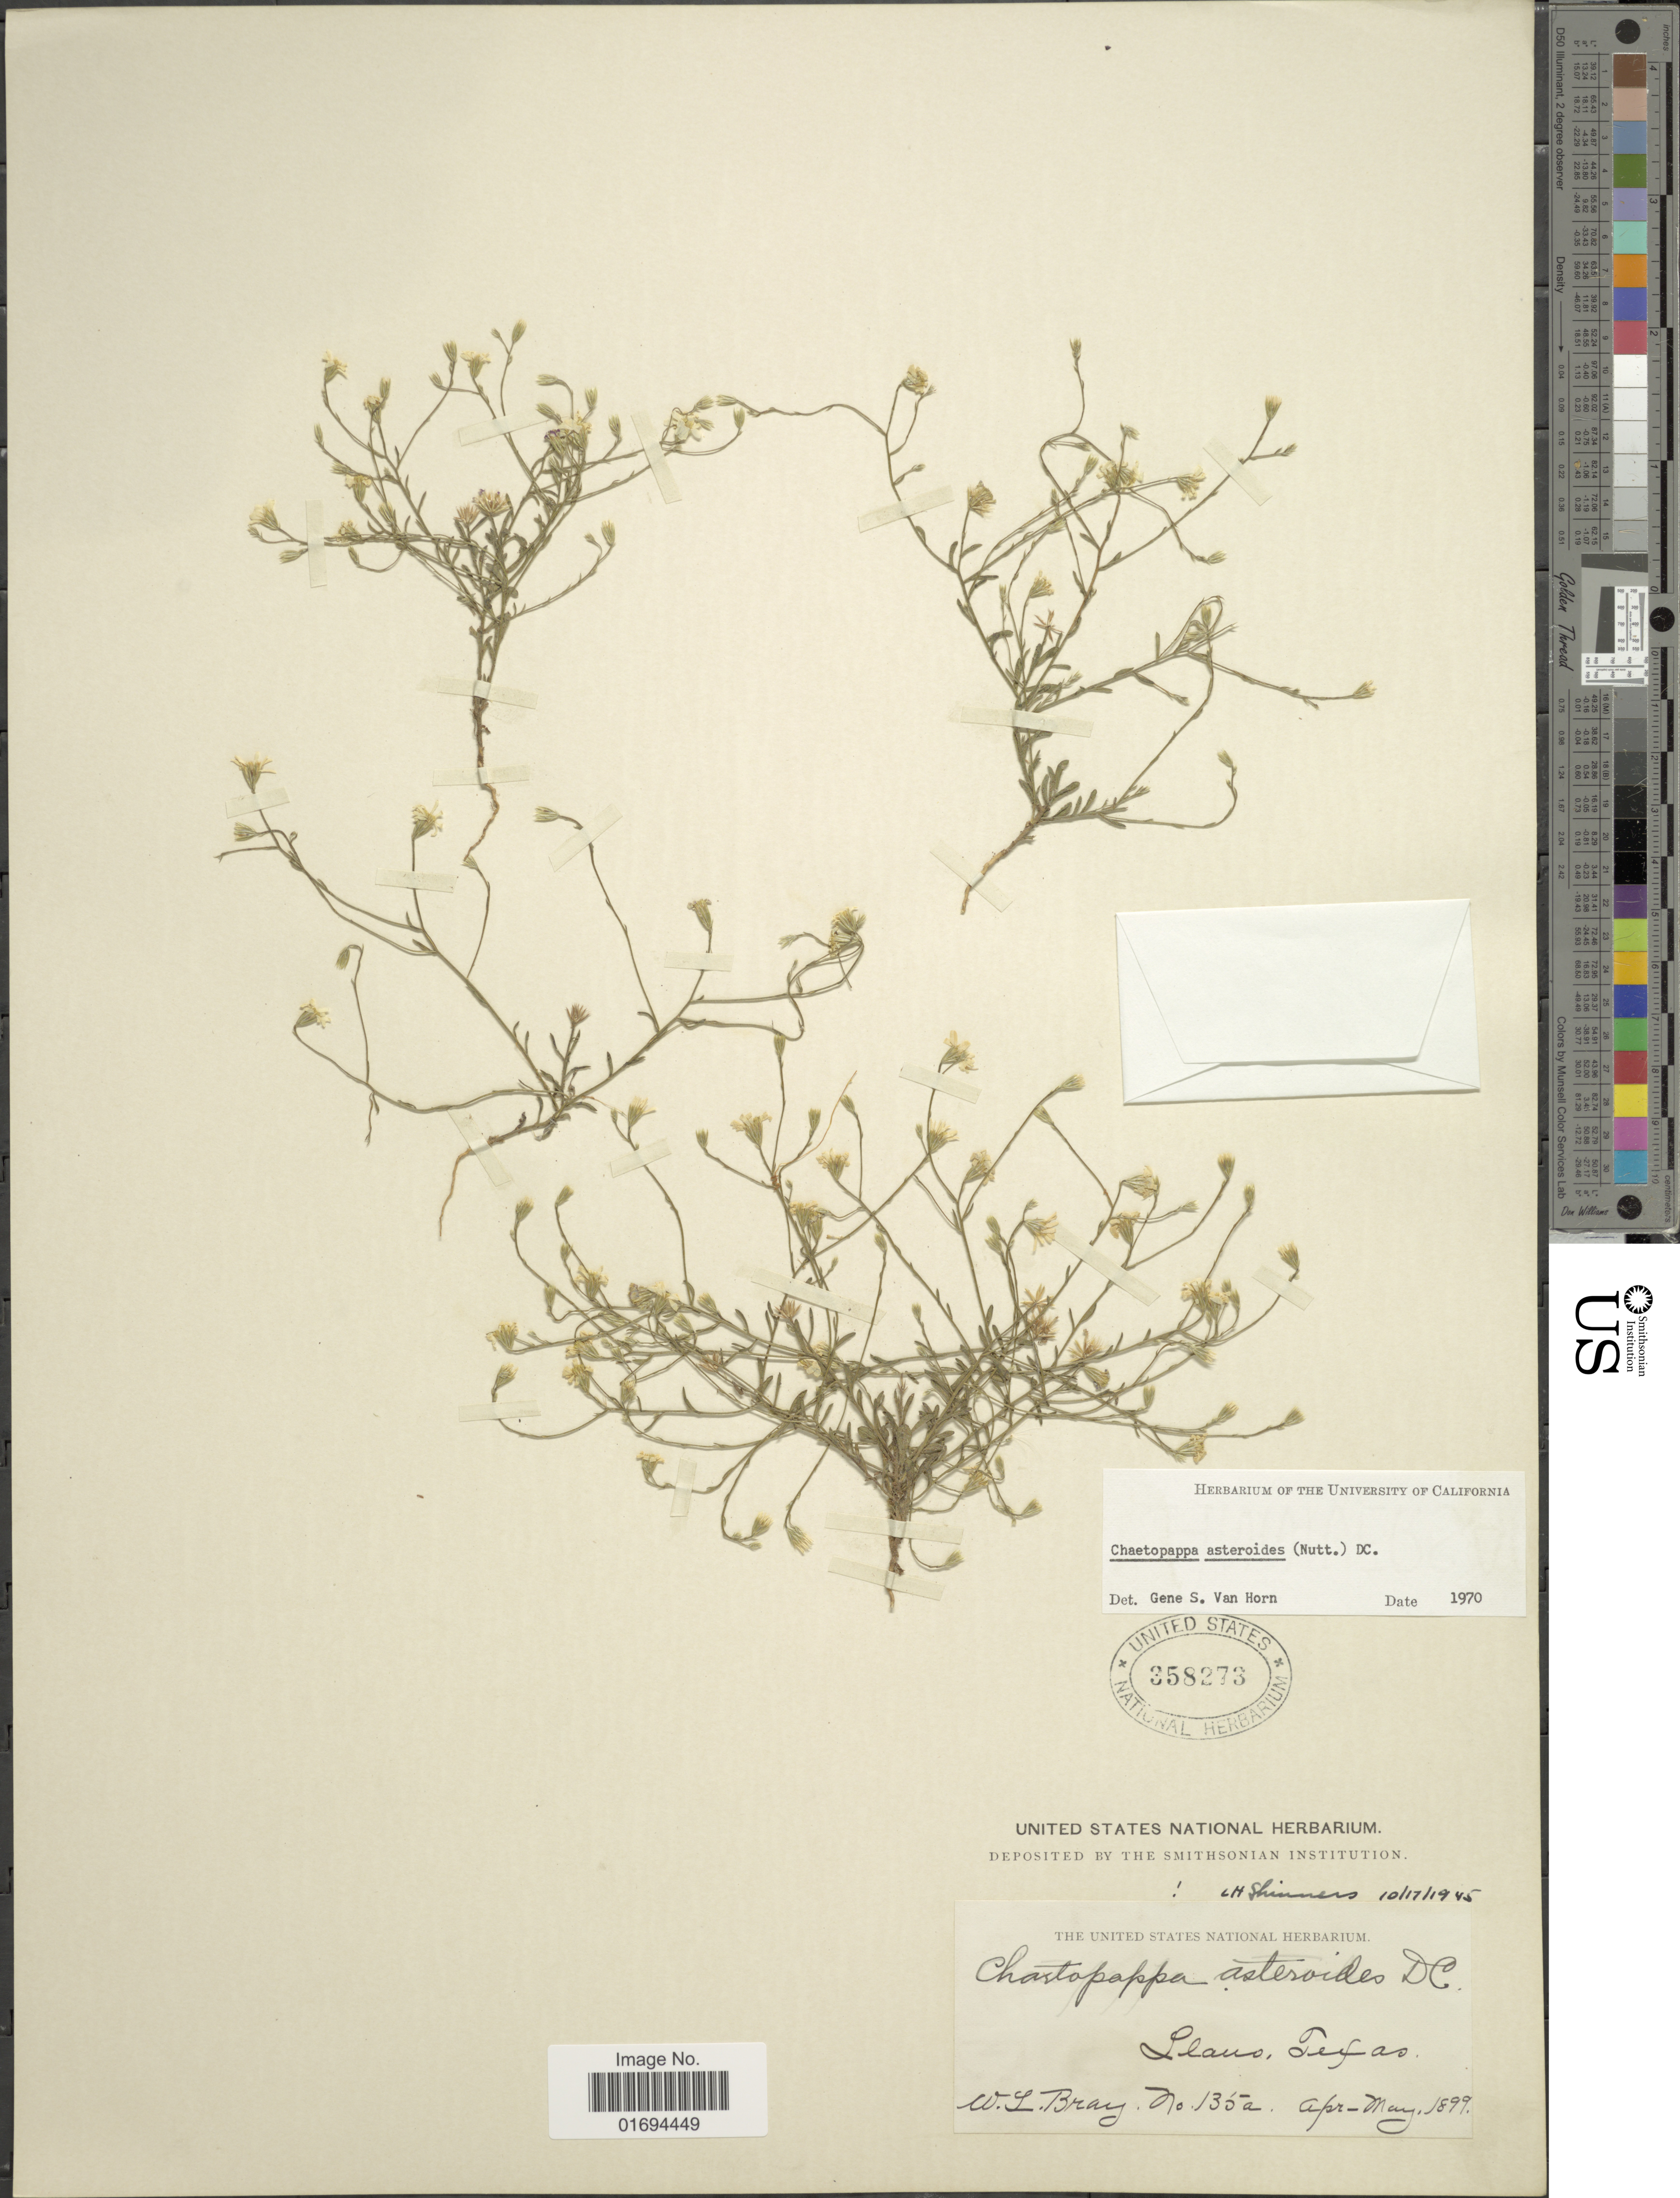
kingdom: Plantae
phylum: Tracheophyta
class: Magnoliopsida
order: Asterales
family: Asteraceae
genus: Chaetopappa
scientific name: Chaetopappa asteroides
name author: (Nutt.) DC.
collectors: W. L. Bray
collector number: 135a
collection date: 1899-04/1899-05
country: United States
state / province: Texas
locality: Plano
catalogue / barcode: US 358273